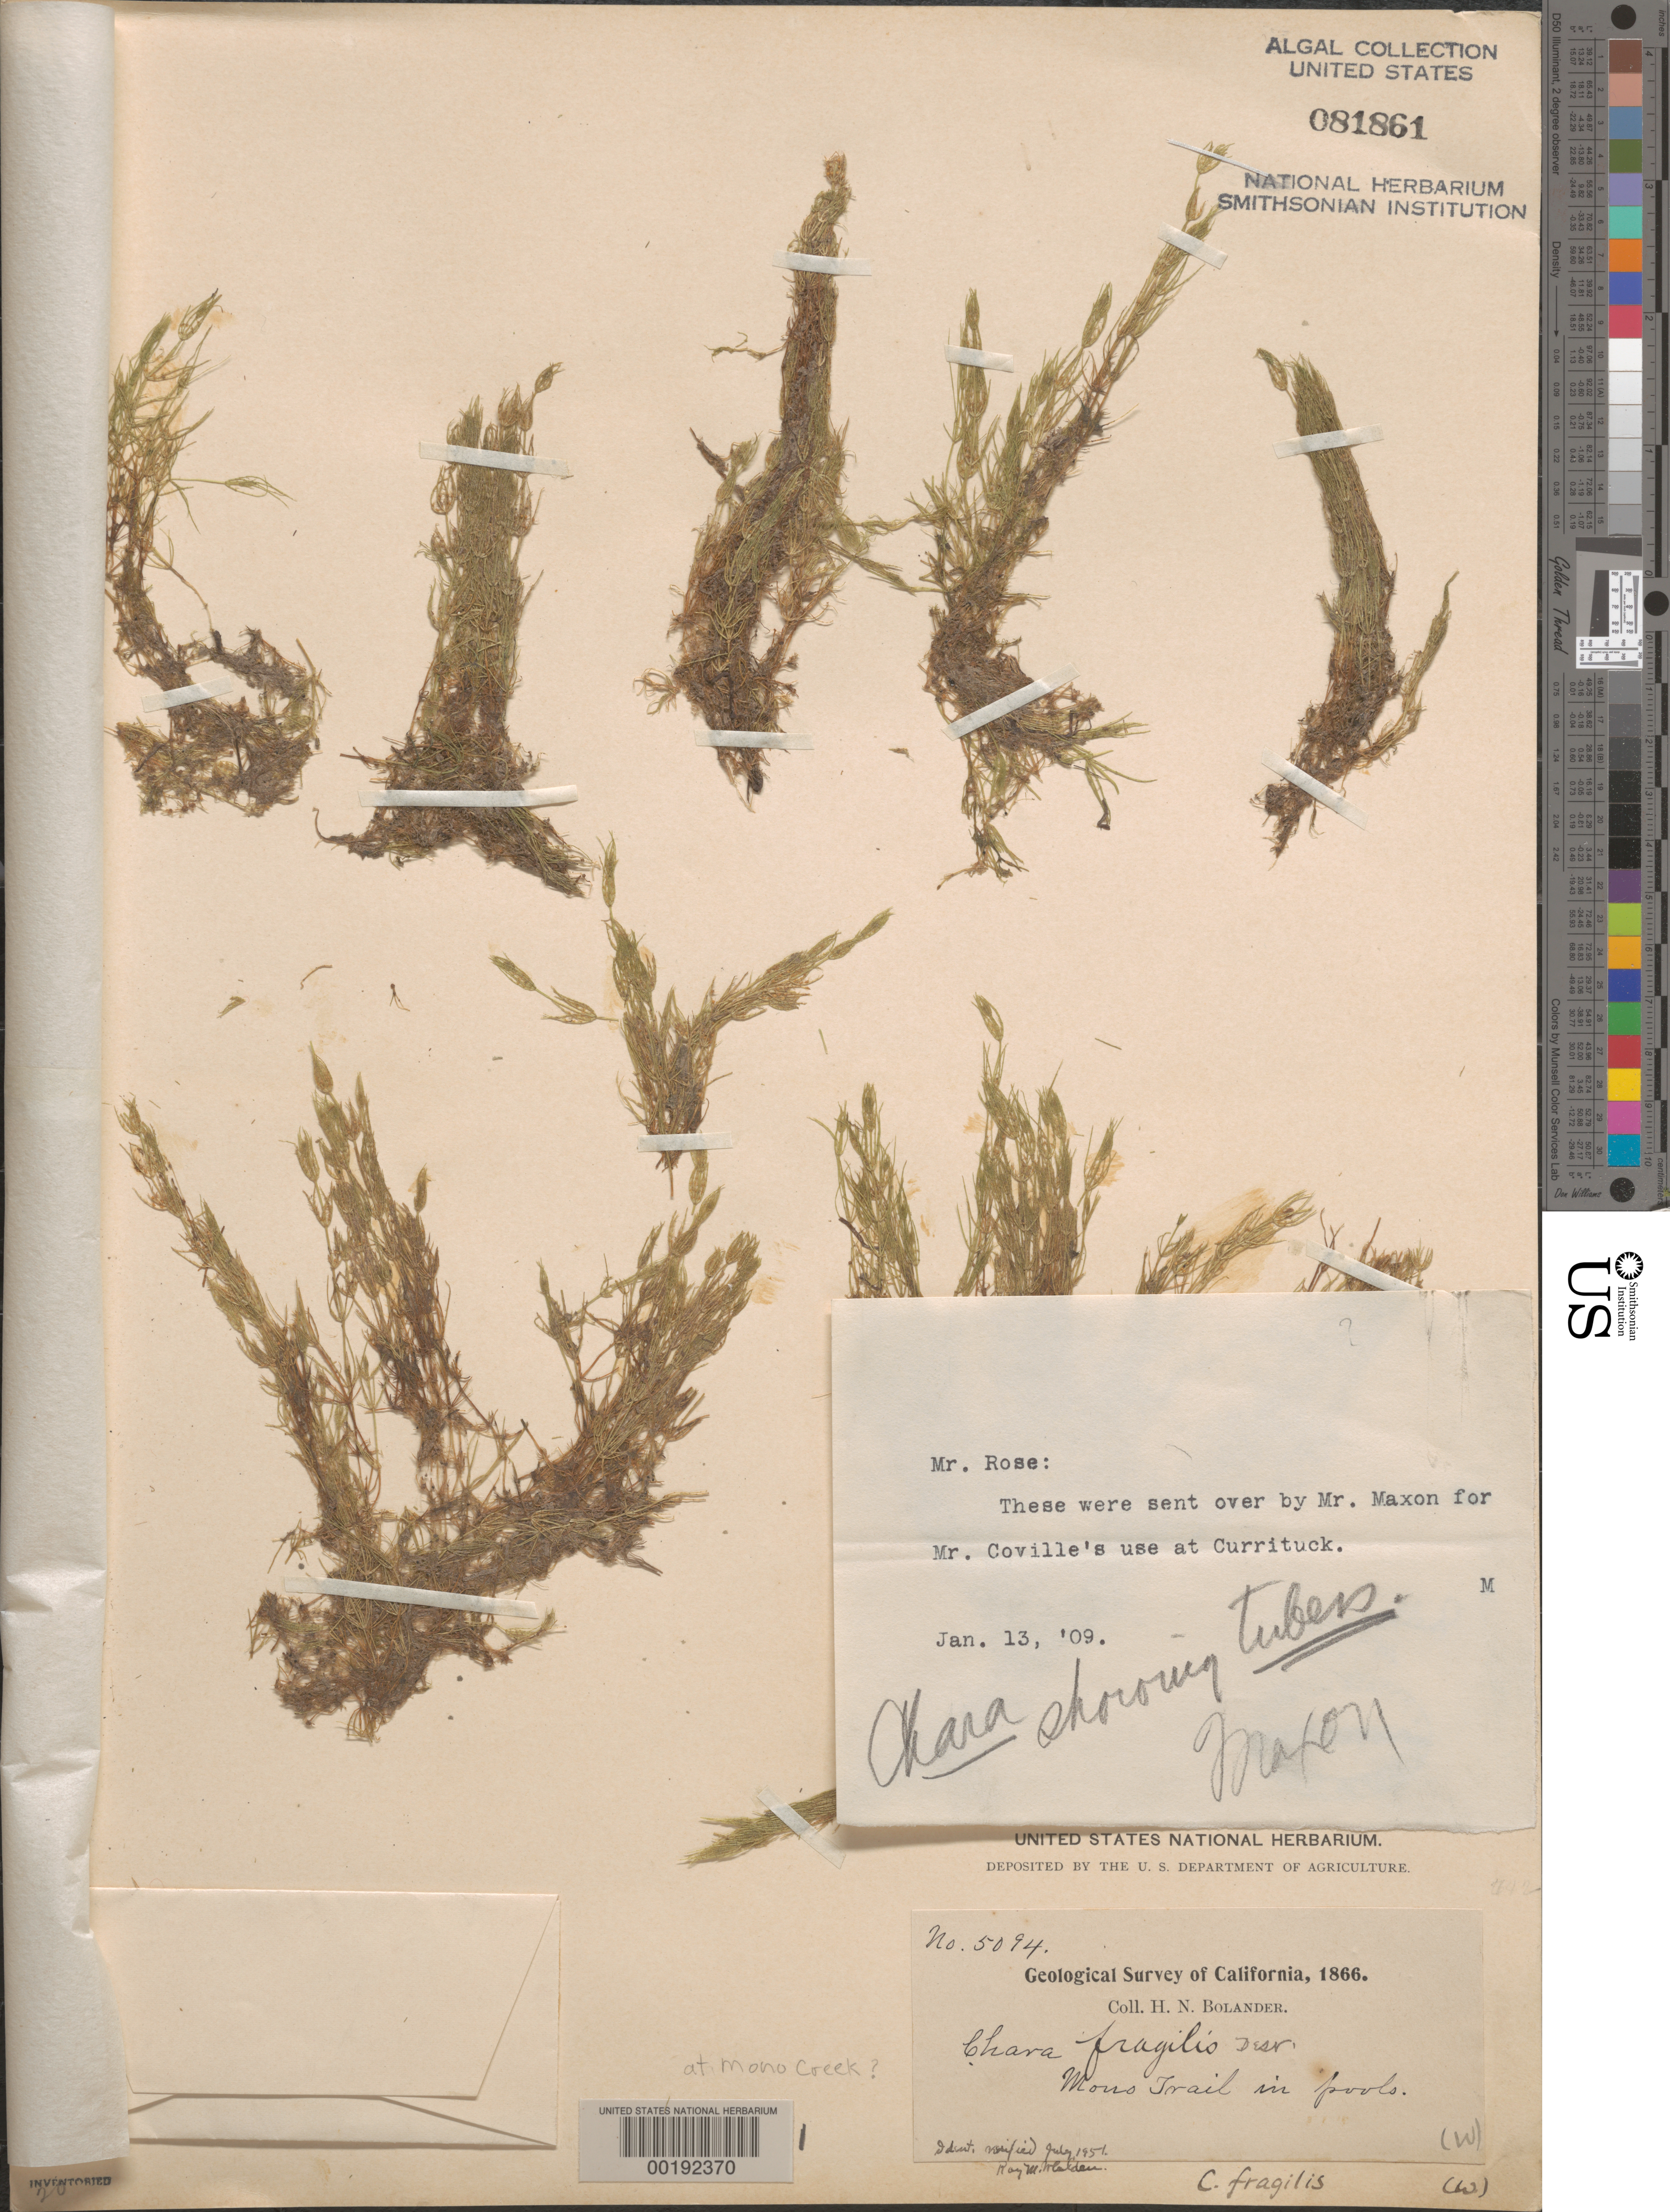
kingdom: Plantae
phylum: Charophyta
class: Charophyceae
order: Charales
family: Characeae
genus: Chara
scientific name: Chara globularis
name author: Thuiller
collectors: H. Bolander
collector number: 5094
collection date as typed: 1866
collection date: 1866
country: United States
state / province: California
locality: Mono Trail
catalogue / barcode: US 81861